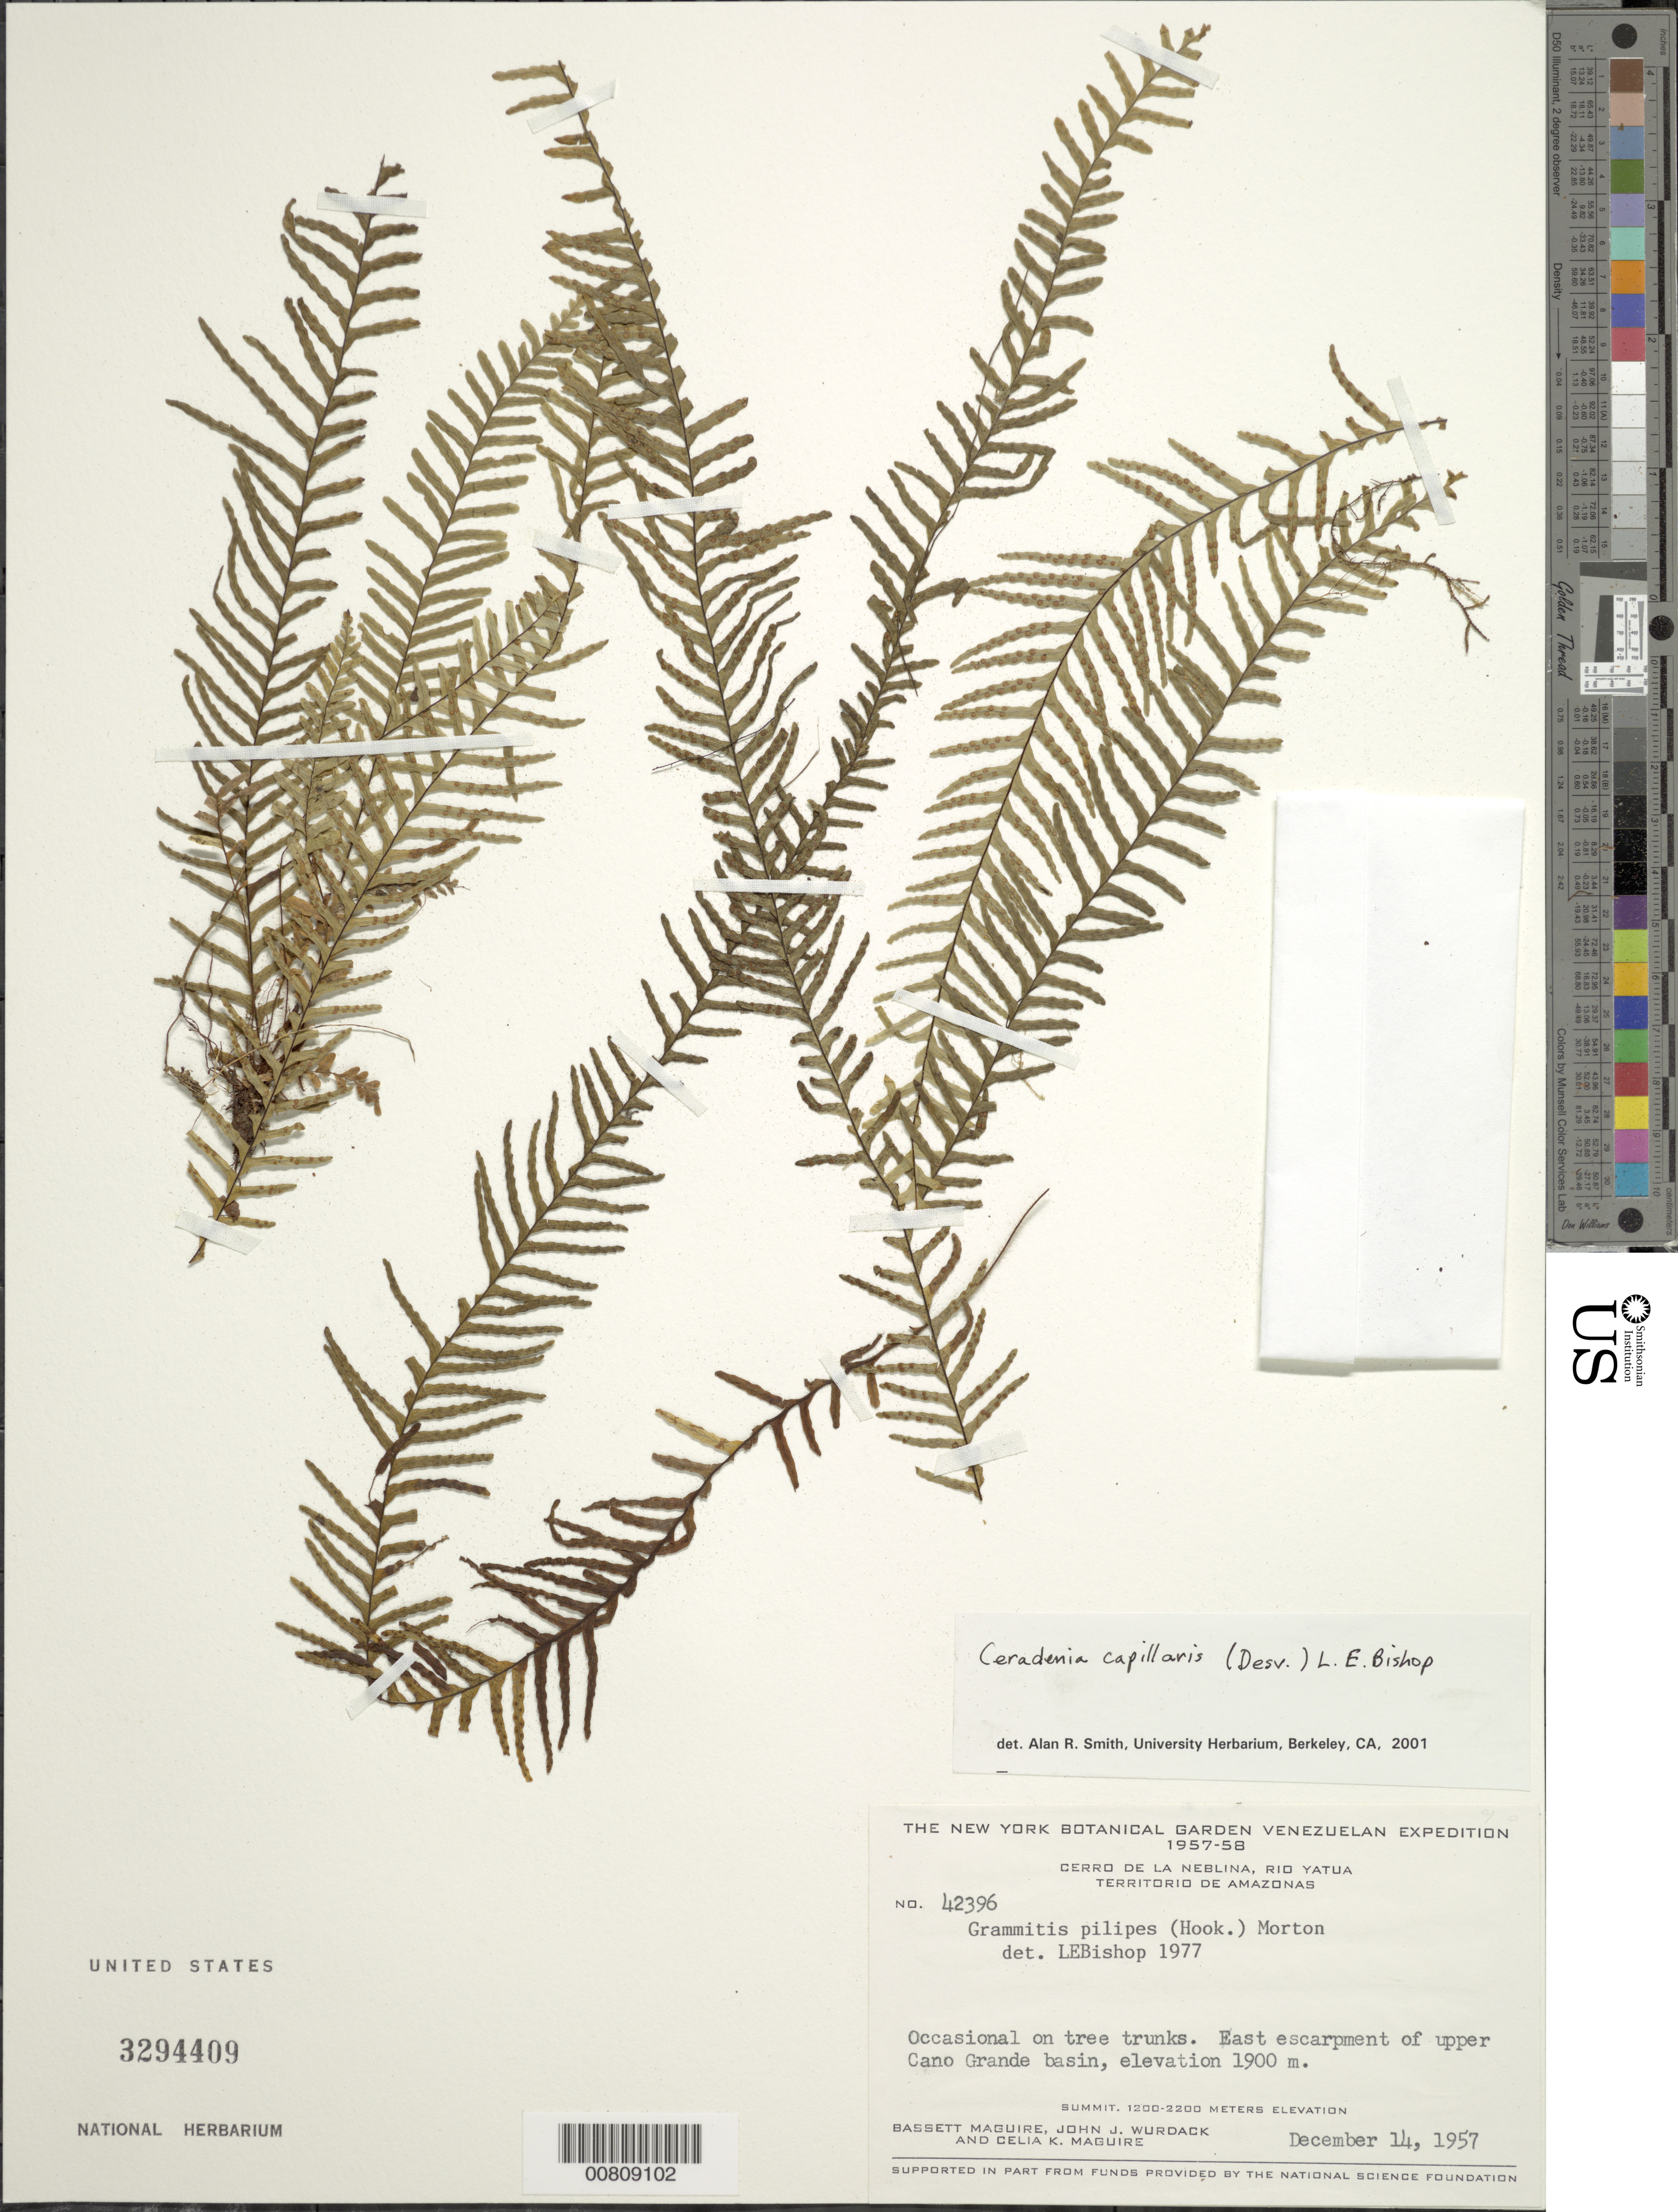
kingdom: Plantae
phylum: Tracheophyta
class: Polypodiopsida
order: Polypodiales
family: Polypodiaceae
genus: Ceradenia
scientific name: Ceradenia capillaris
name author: (Desv.) L.E. Bishop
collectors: B. Maguire, J. J. Wurdack & C. K. Maguire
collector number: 42396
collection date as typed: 14-Dec-57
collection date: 1957-12-14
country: Venezuela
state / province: Amazonas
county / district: Río Negro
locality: Cerro de la Neblina, Río Yatua, Caño Grande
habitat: East escarpment of upper Caño Grande basin, on tree trunks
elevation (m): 1900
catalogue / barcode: US 3294409